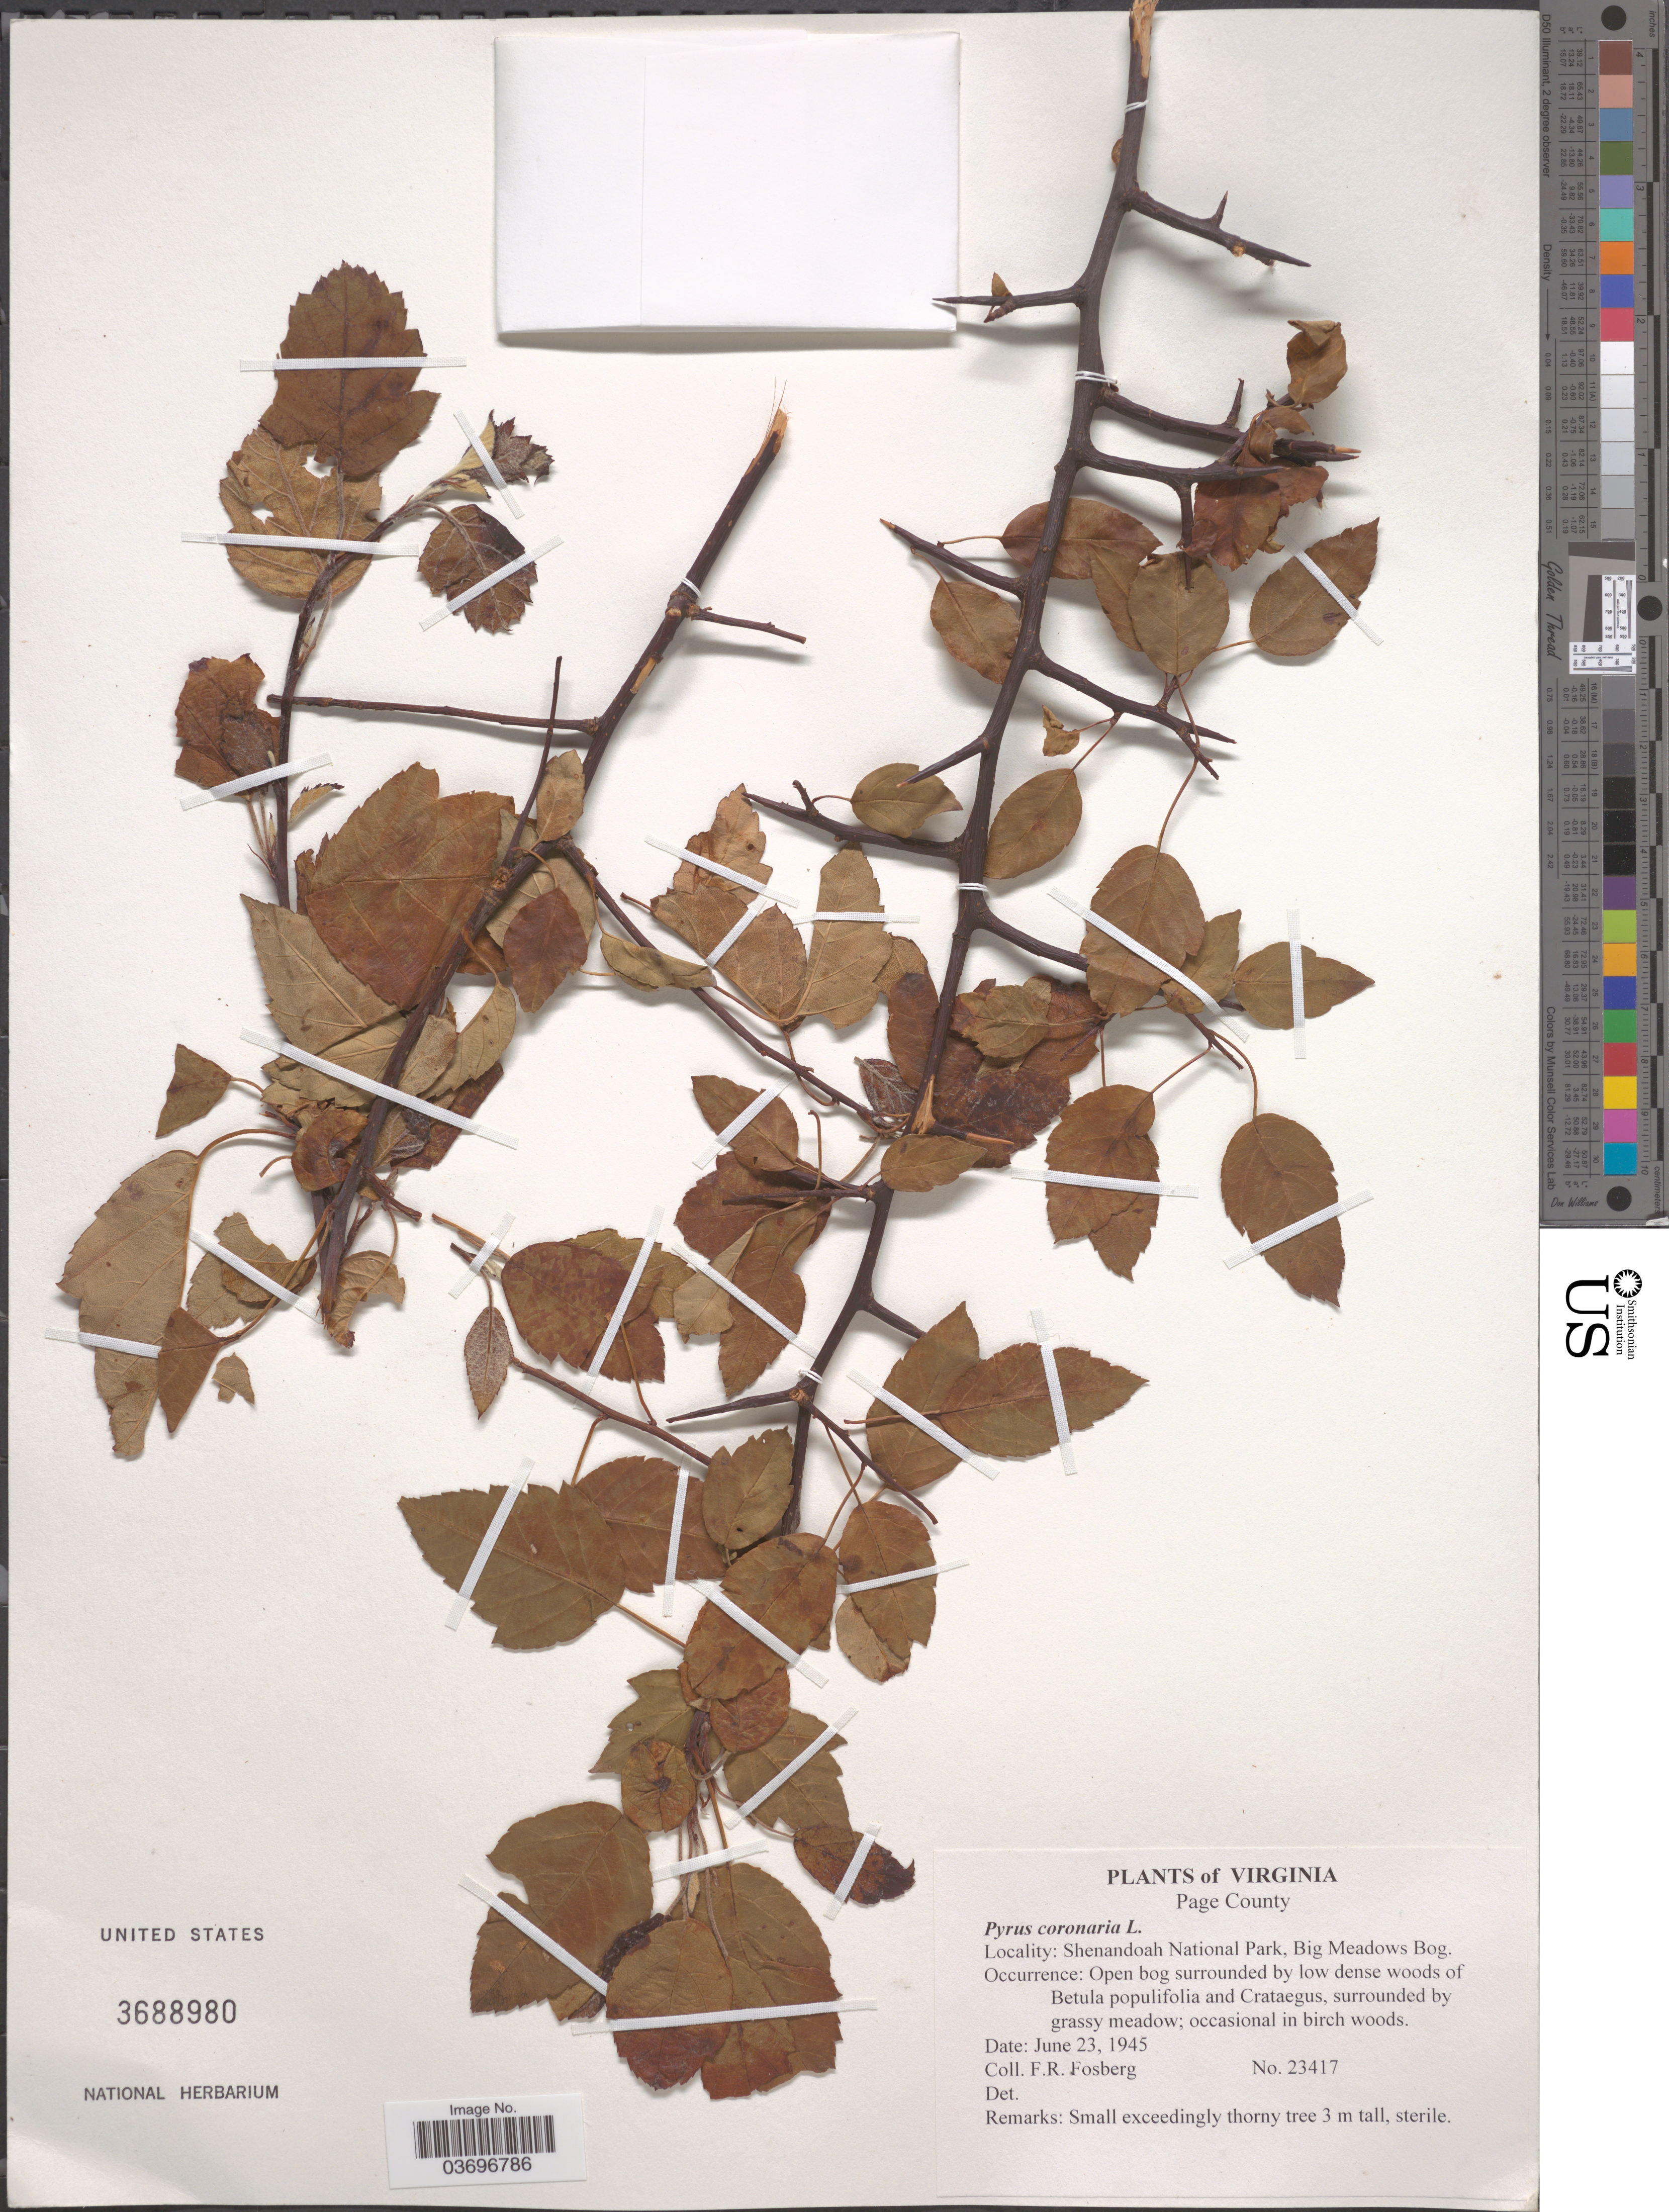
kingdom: Plantae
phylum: Tracheophyta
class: Magnoliopsida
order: Rosales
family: Rosaceae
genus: Malus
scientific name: Malus coronaria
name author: (L.) Mill.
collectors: F. R. Fosberg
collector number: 23417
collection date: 1945-06-23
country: United States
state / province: Virginia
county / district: Page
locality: Shenandoah National Park, Big Meadows Bog.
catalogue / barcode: US 3688980